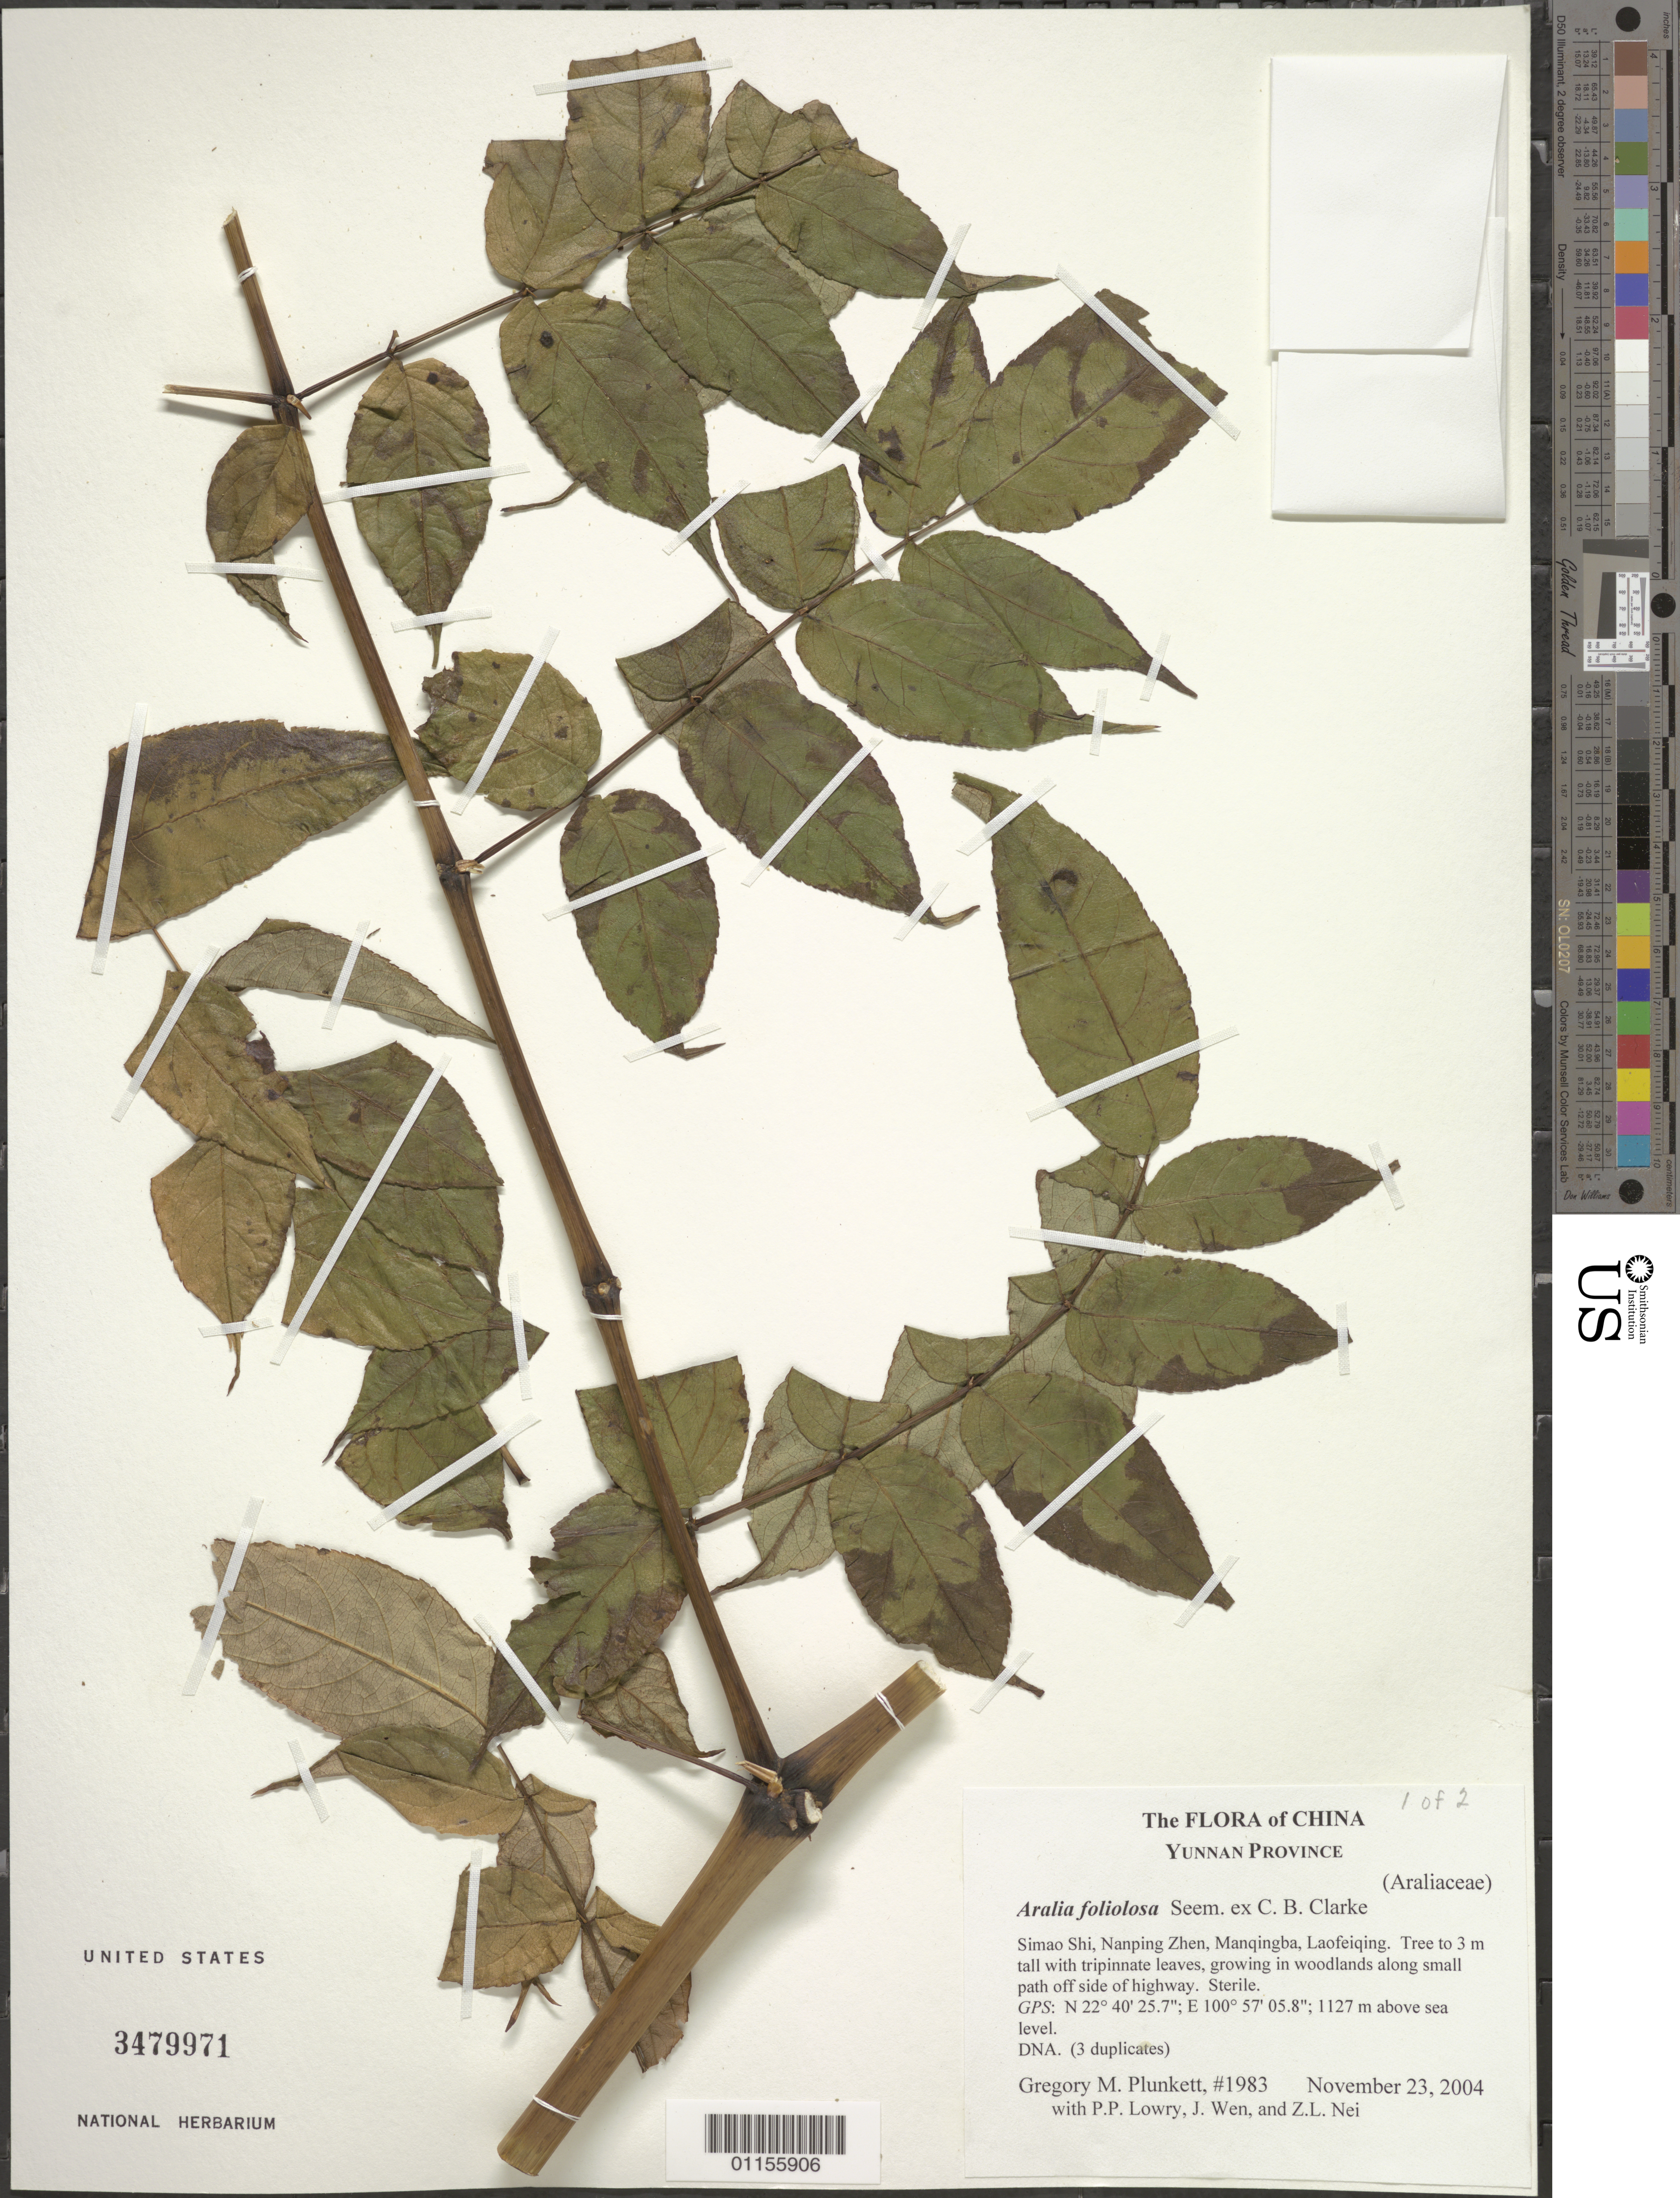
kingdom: Plantae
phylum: Tracheophyta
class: Magnoliopsida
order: Apiales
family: Araliaceae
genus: Aralia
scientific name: Aralia foliolosa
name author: Seem. ex C.B. Clarke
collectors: G. M. Plunkett, P. P. Lowry, J. Wen & Z. Nei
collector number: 1983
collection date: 2004-11-23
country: China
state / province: Yunnan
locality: Simao Shi, Nanping Zhen, Manqingba, Laofeiqing.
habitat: In woodlands along small path off side of Hwy.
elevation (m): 1127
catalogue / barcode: US 3479971